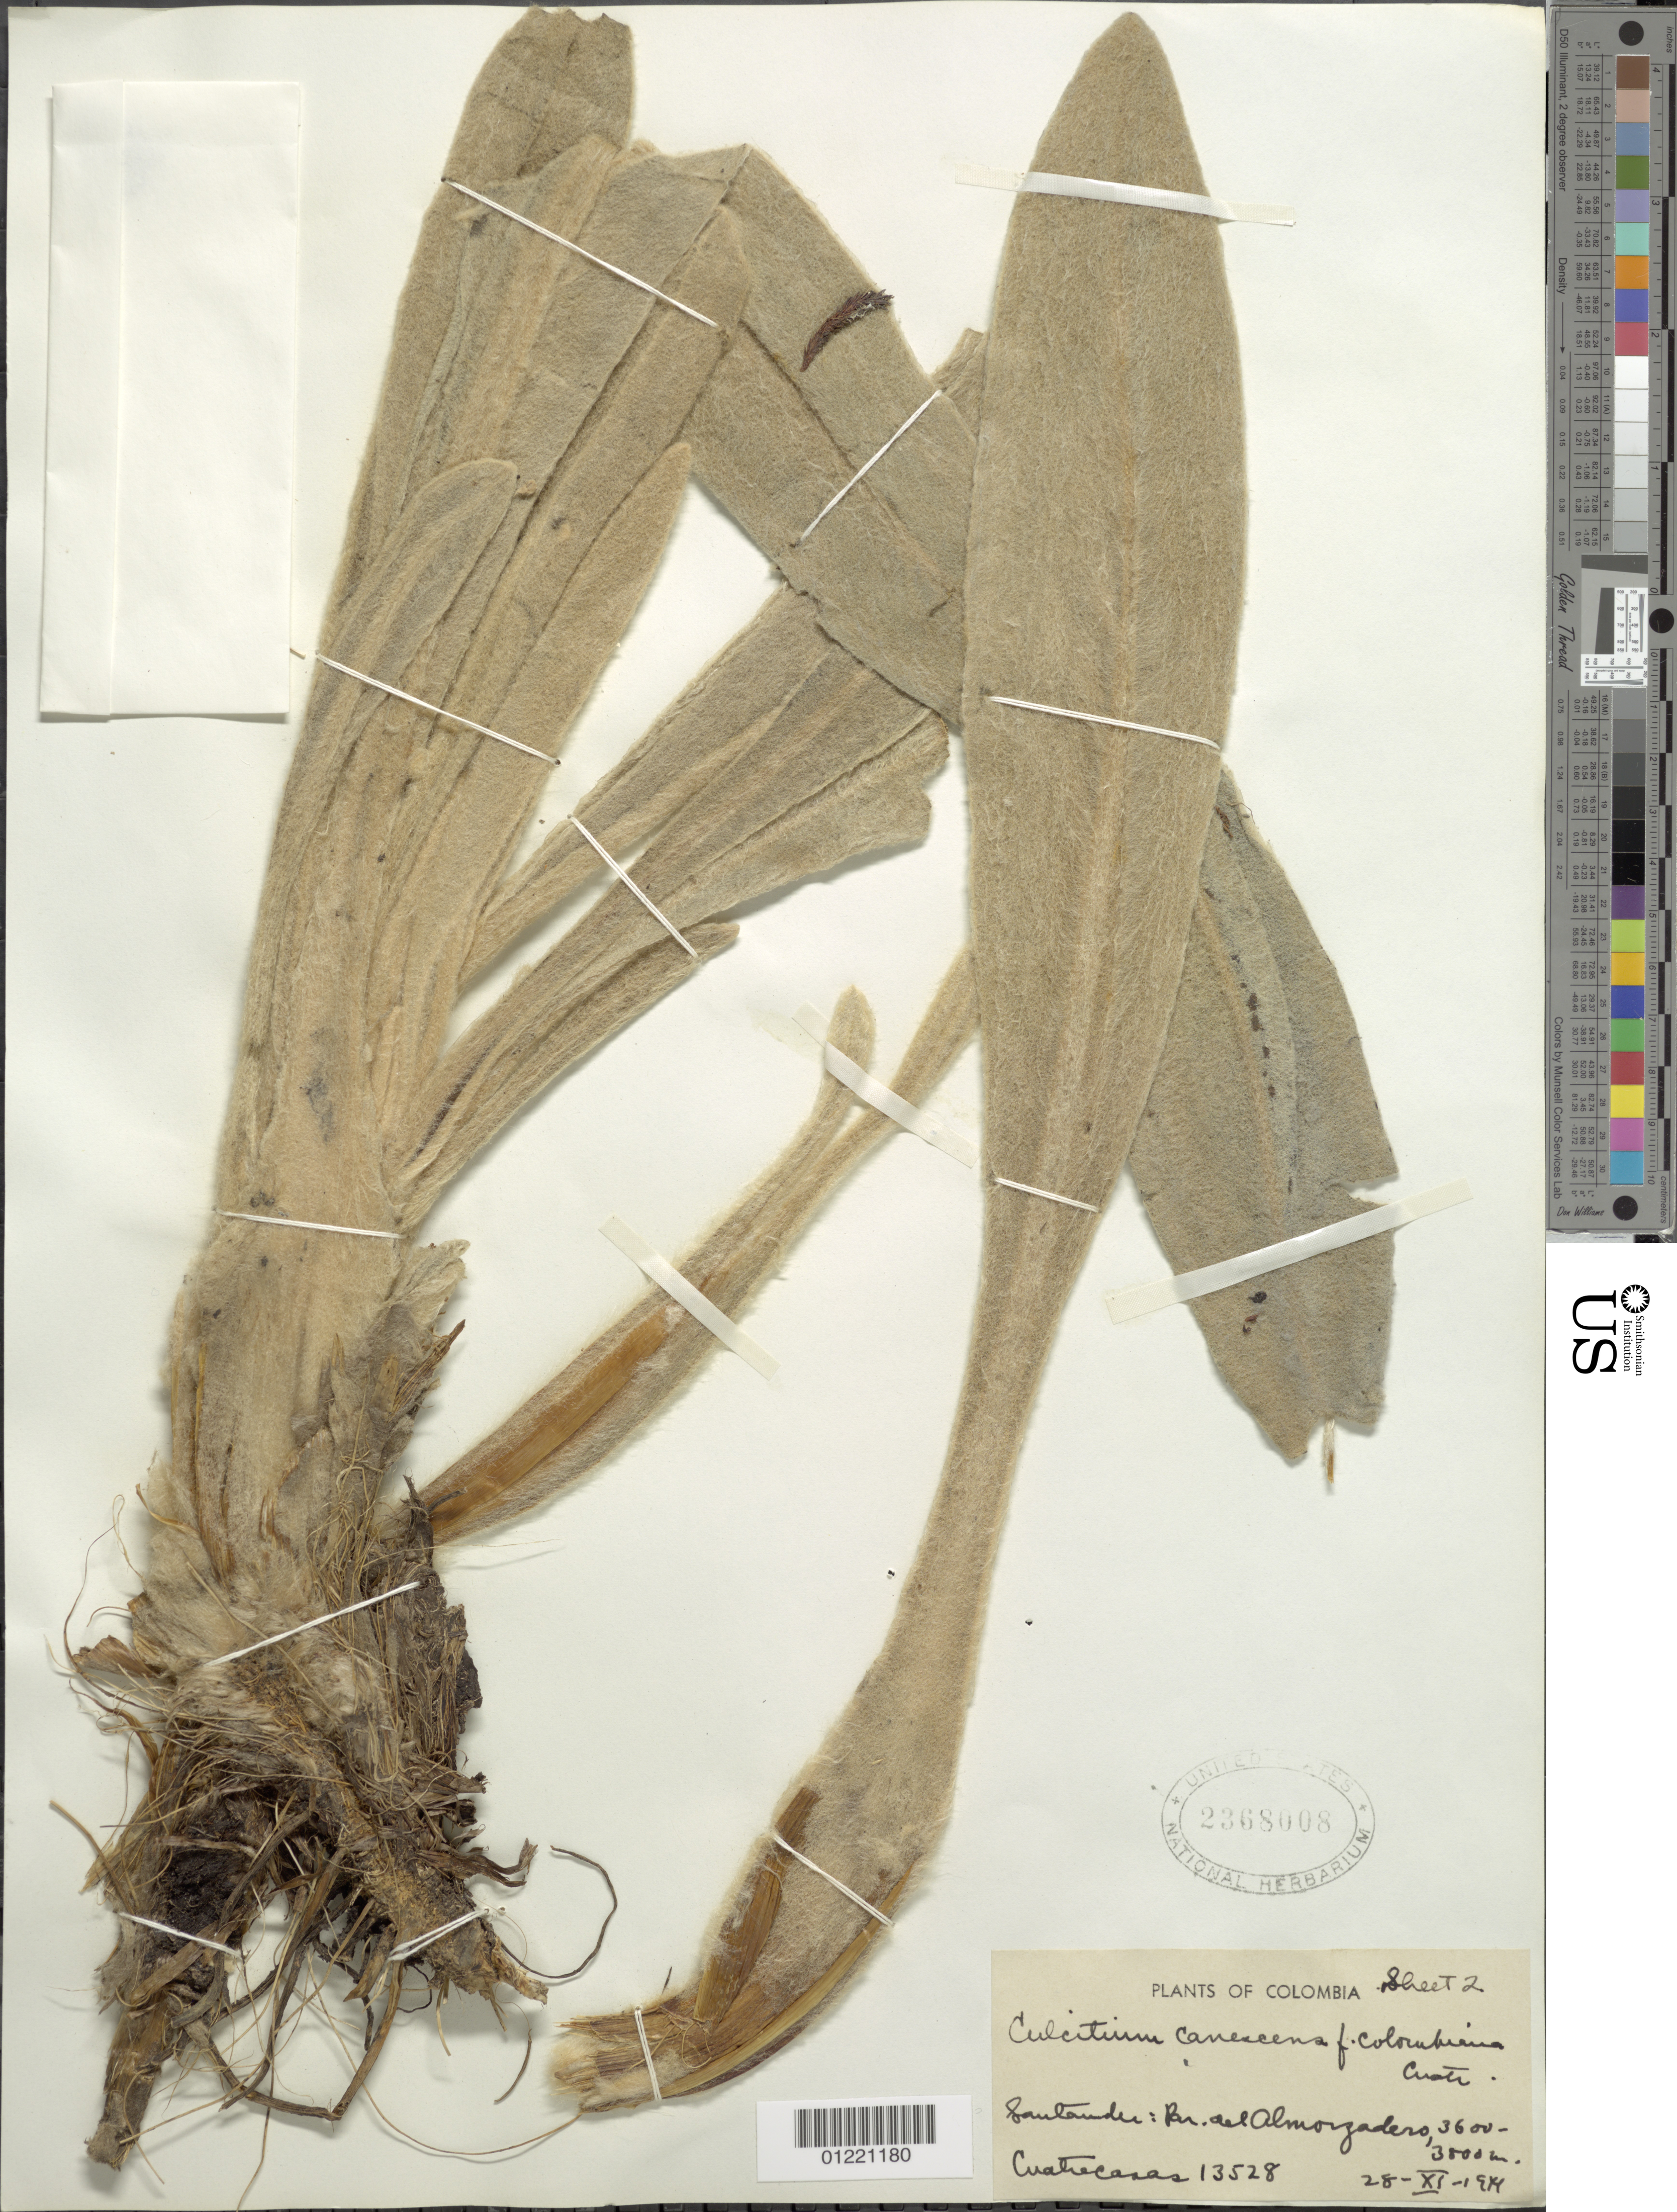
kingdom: Plantae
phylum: Tracheophyta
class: Magnoliopsida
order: Asterales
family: Asteraceae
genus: Senecio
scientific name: Senecio canescens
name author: (Bonpl.) Cuatrec.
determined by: Salomon, Luciana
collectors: J. Cuatrecasas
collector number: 13528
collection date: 1941-11-28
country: Colombia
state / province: Santander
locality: Cordillera Oriental, Páramo del Almorzadero, vertiente norte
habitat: paramo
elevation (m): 3600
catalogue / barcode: US 2368008